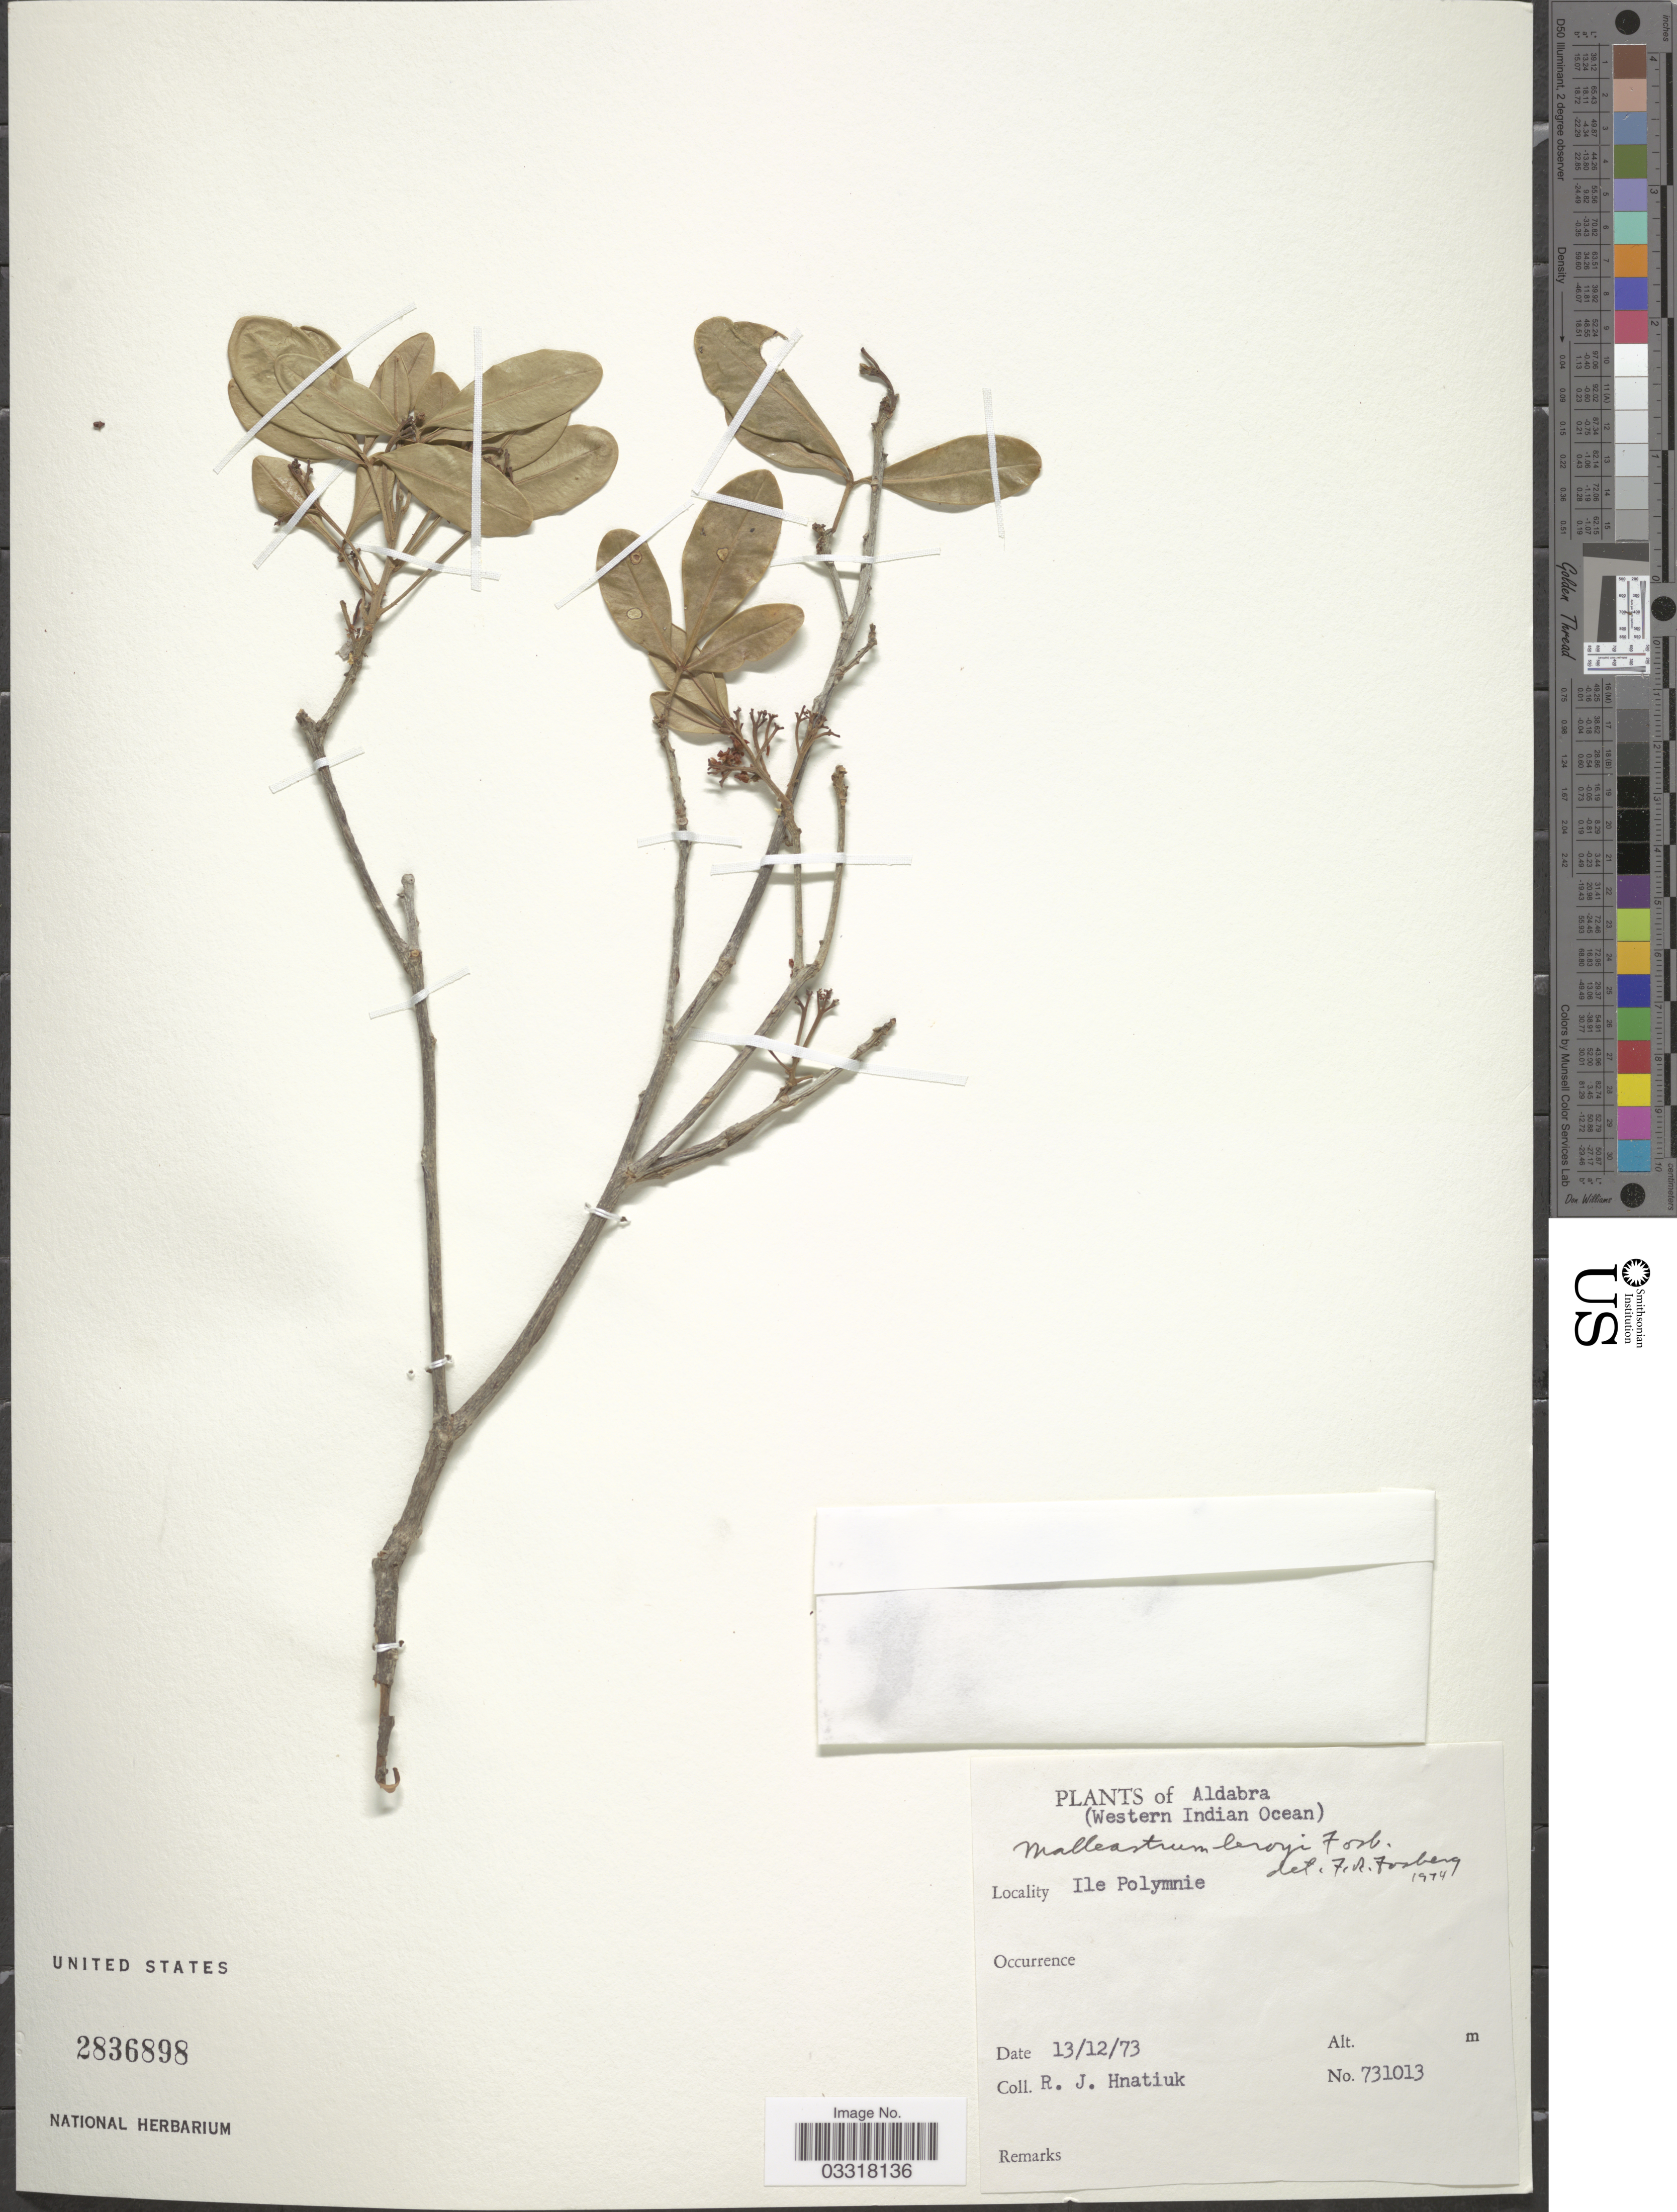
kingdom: Plantae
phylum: Tracheophyta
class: Magnoliopsida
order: Sapindales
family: Meliaceae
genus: Malleastrum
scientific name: Malleastrum leroyi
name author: Fosberg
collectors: R. Hnatiuk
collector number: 731013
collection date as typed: Transcribed d/m/y: 13/12/73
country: Seychelles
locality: Aldabra (Western Indian Ocean). Ile Polymnie.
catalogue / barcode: US 2836898